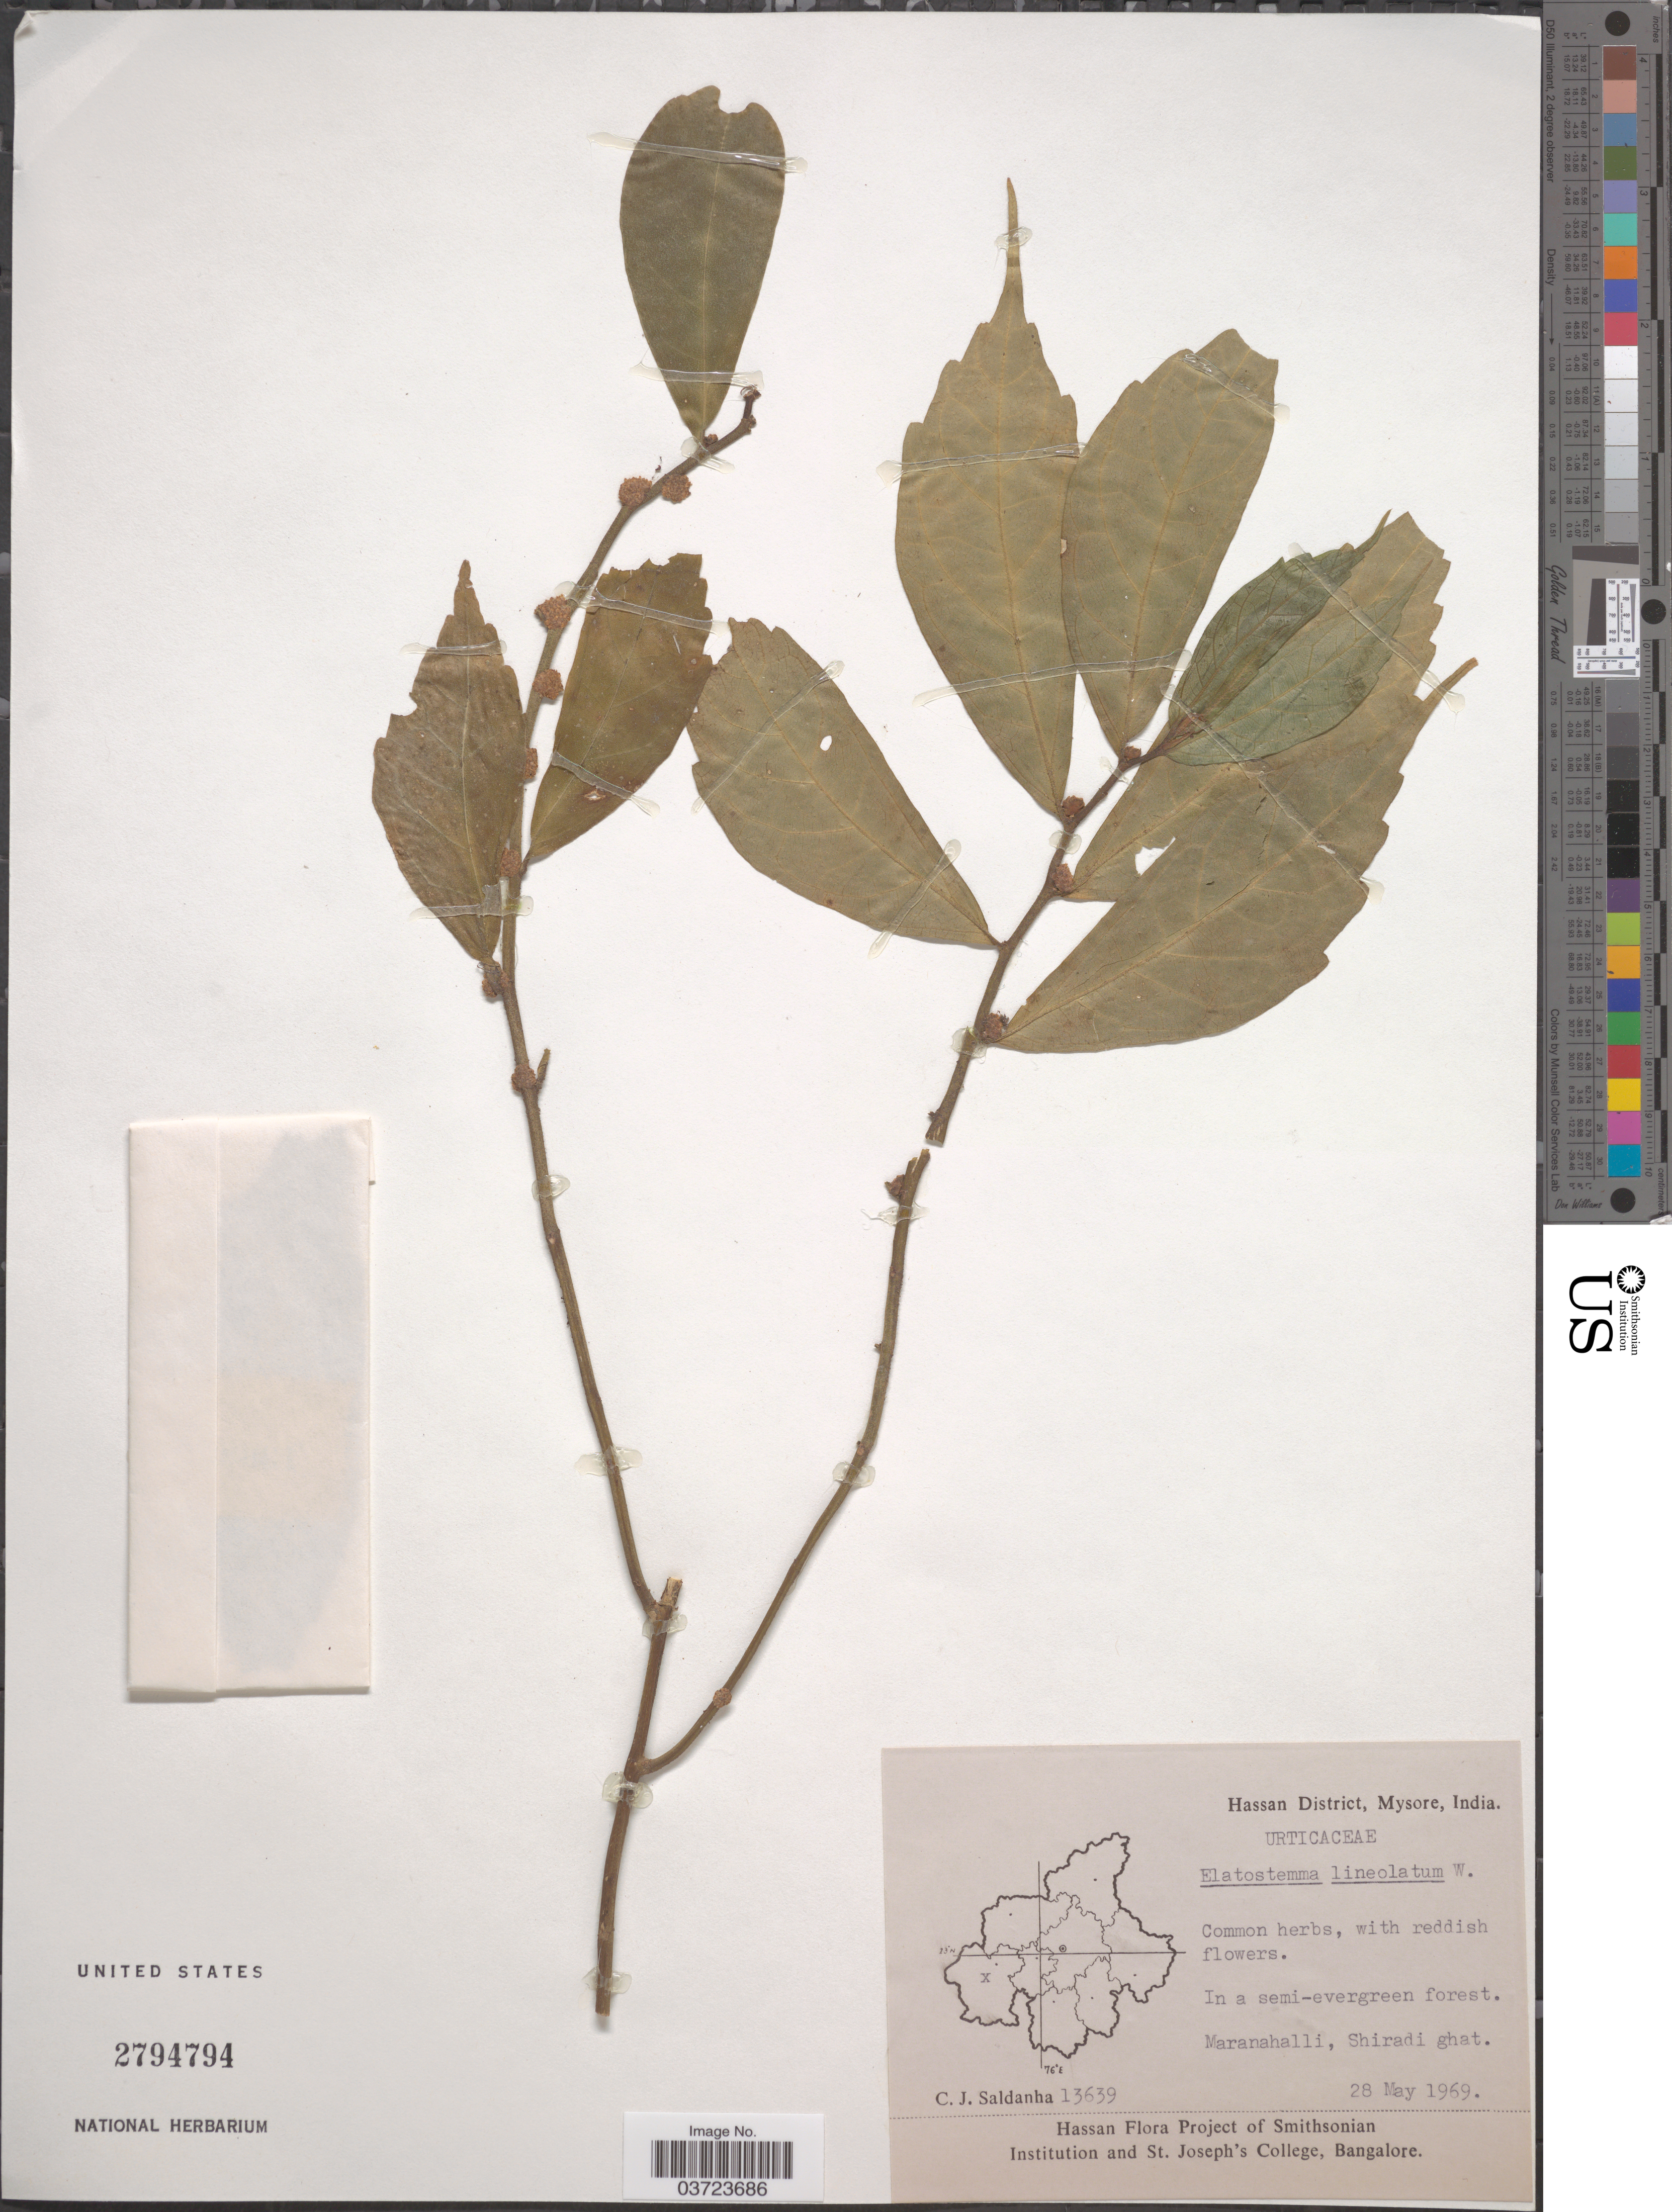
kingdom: Plantae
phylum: Tracheophyta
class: Magnoliopsida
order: Rosales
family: Urticaceae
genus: Elatostema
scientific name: Elatostema lineolatum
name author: Wight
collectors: C. J. Saldanha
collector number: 13639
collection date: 1969-05-28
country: India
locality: Hassan District, Mysore. Maranahalli, Shiradi ghat.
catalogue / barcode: US 2794794